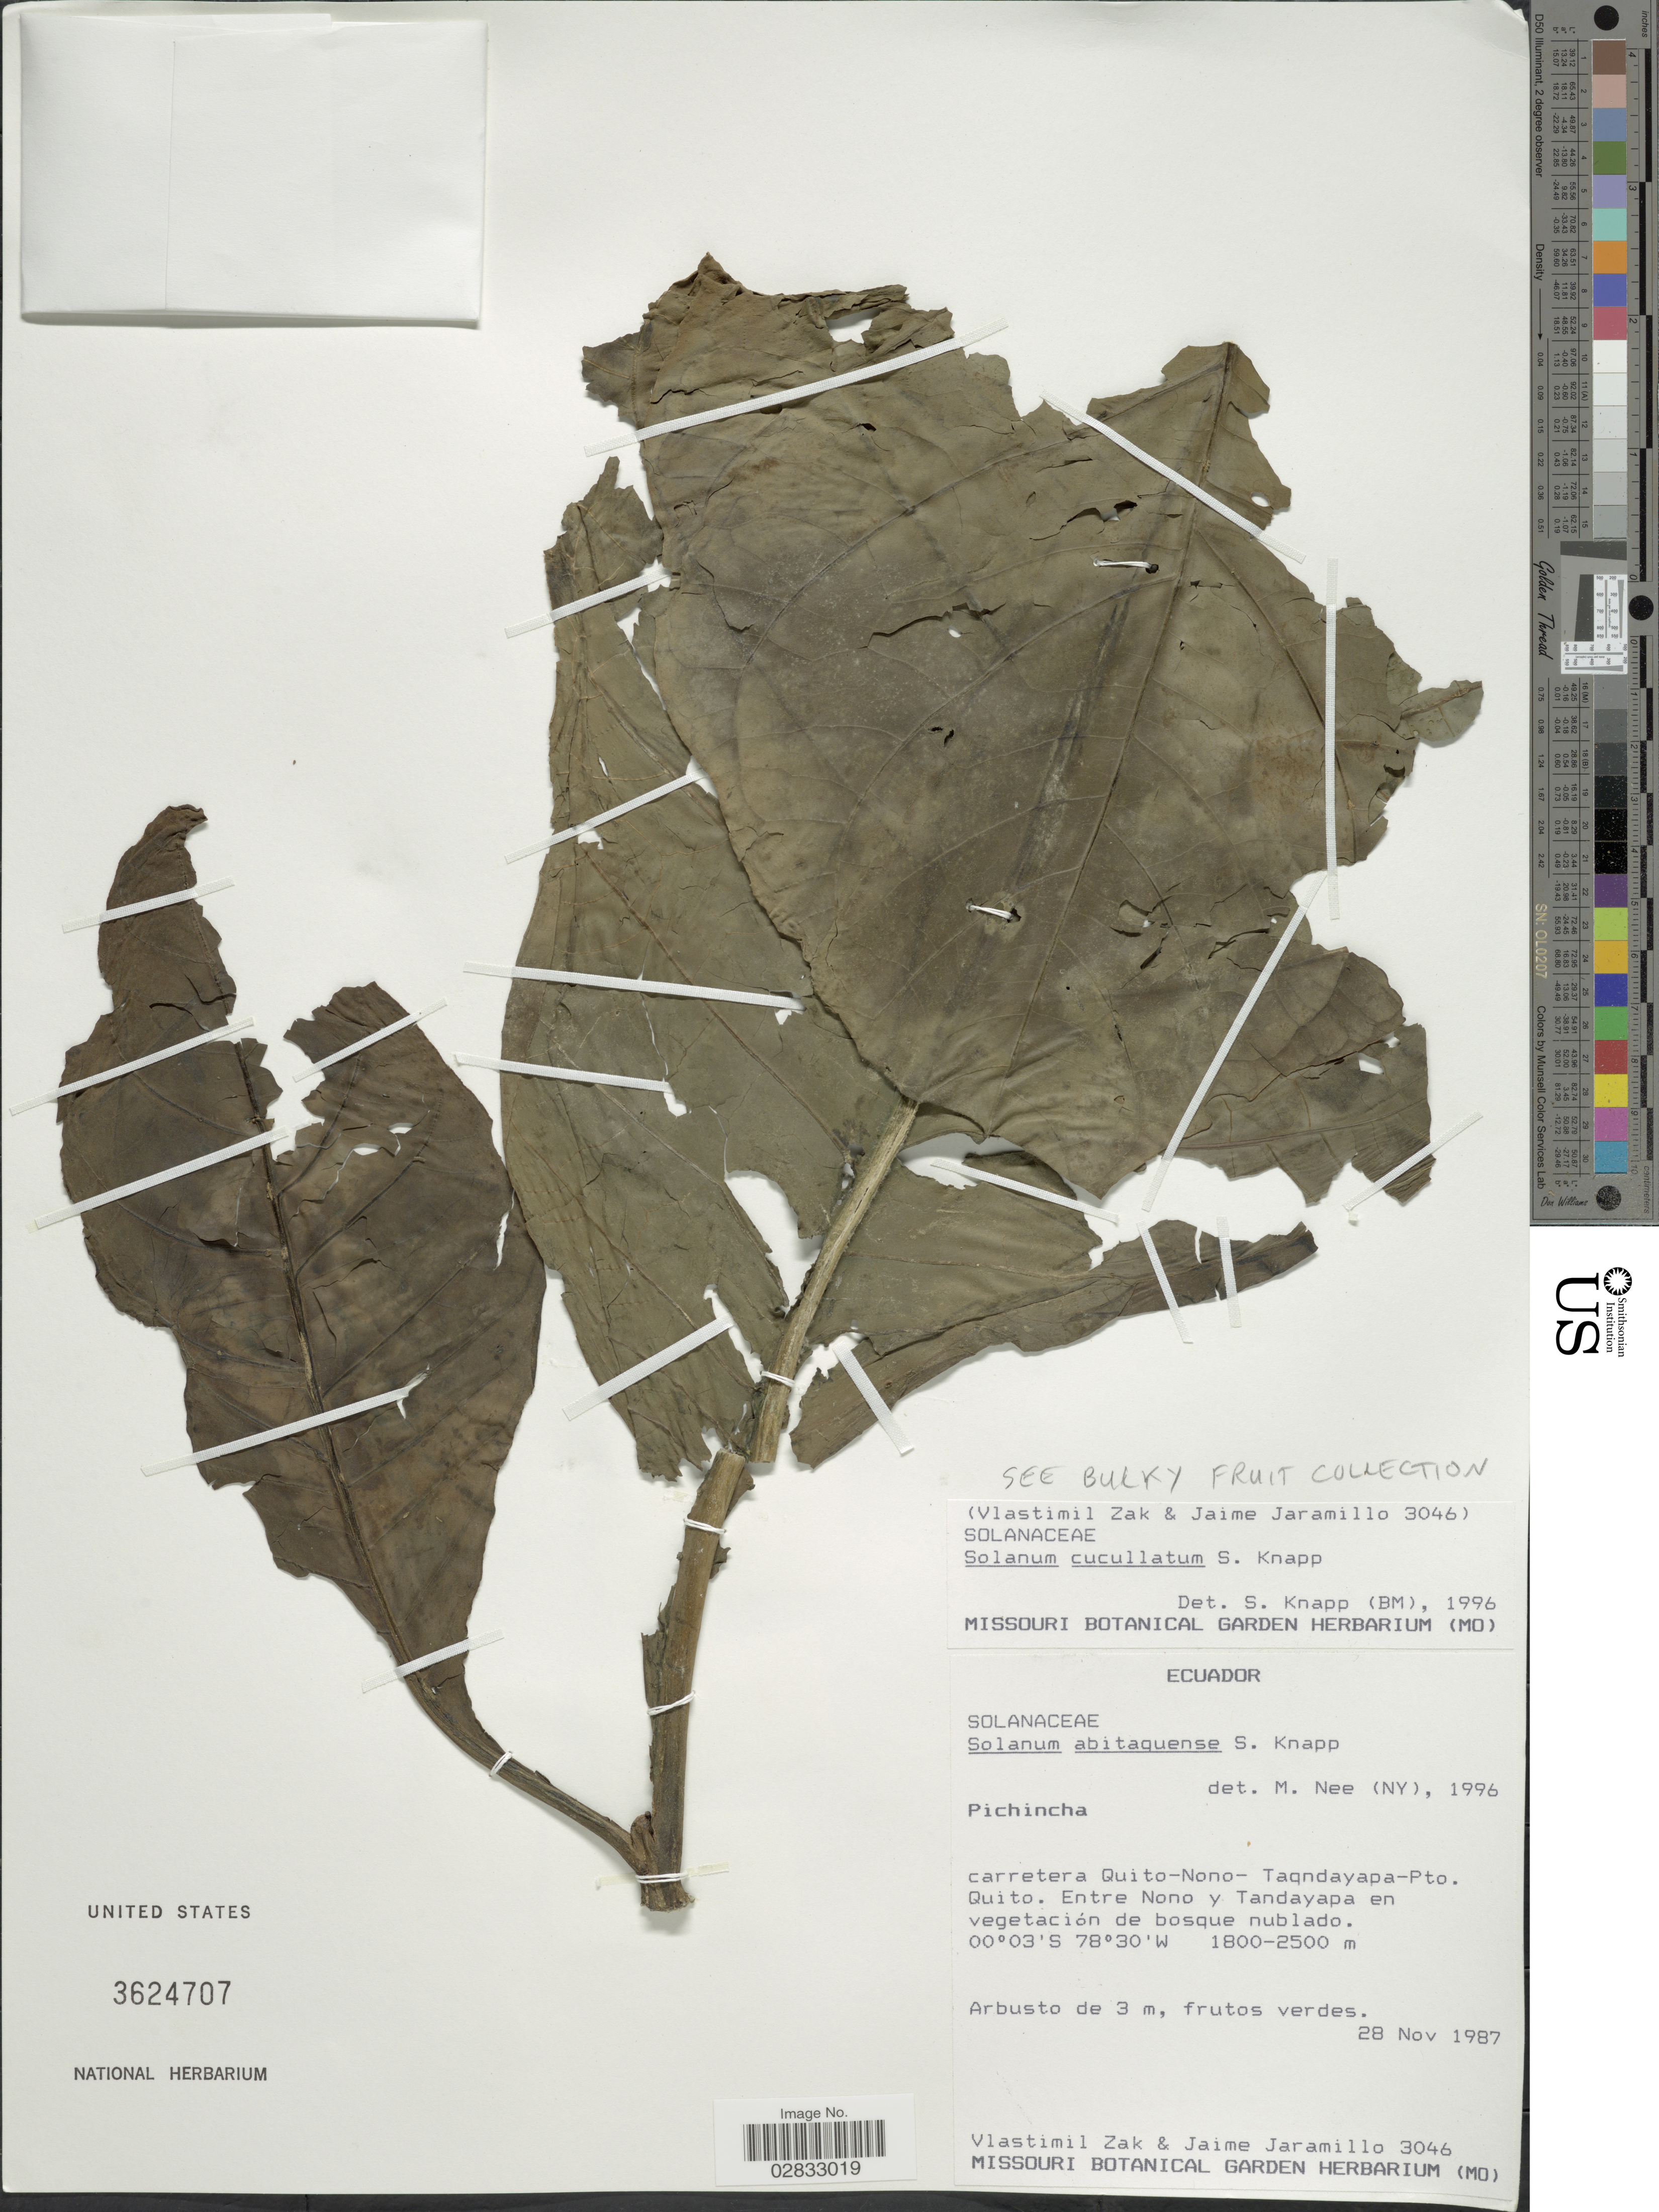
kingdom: Plantae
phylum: Tracheophyta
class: Magnoliopsida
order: Solanales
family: Solanaceae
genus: Solanum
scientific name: Solanum cucullatum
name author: S. Knapp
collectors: V. Zak & J. Jaramillo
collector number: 3046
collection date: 1987-11-28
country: Ecuador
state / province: Pichincha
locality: Carretera Quito-Nono-Taqndayapa-Pto. Quito. Entre Nono y Tandayapa.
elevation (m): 1800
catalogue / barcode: US 3624707